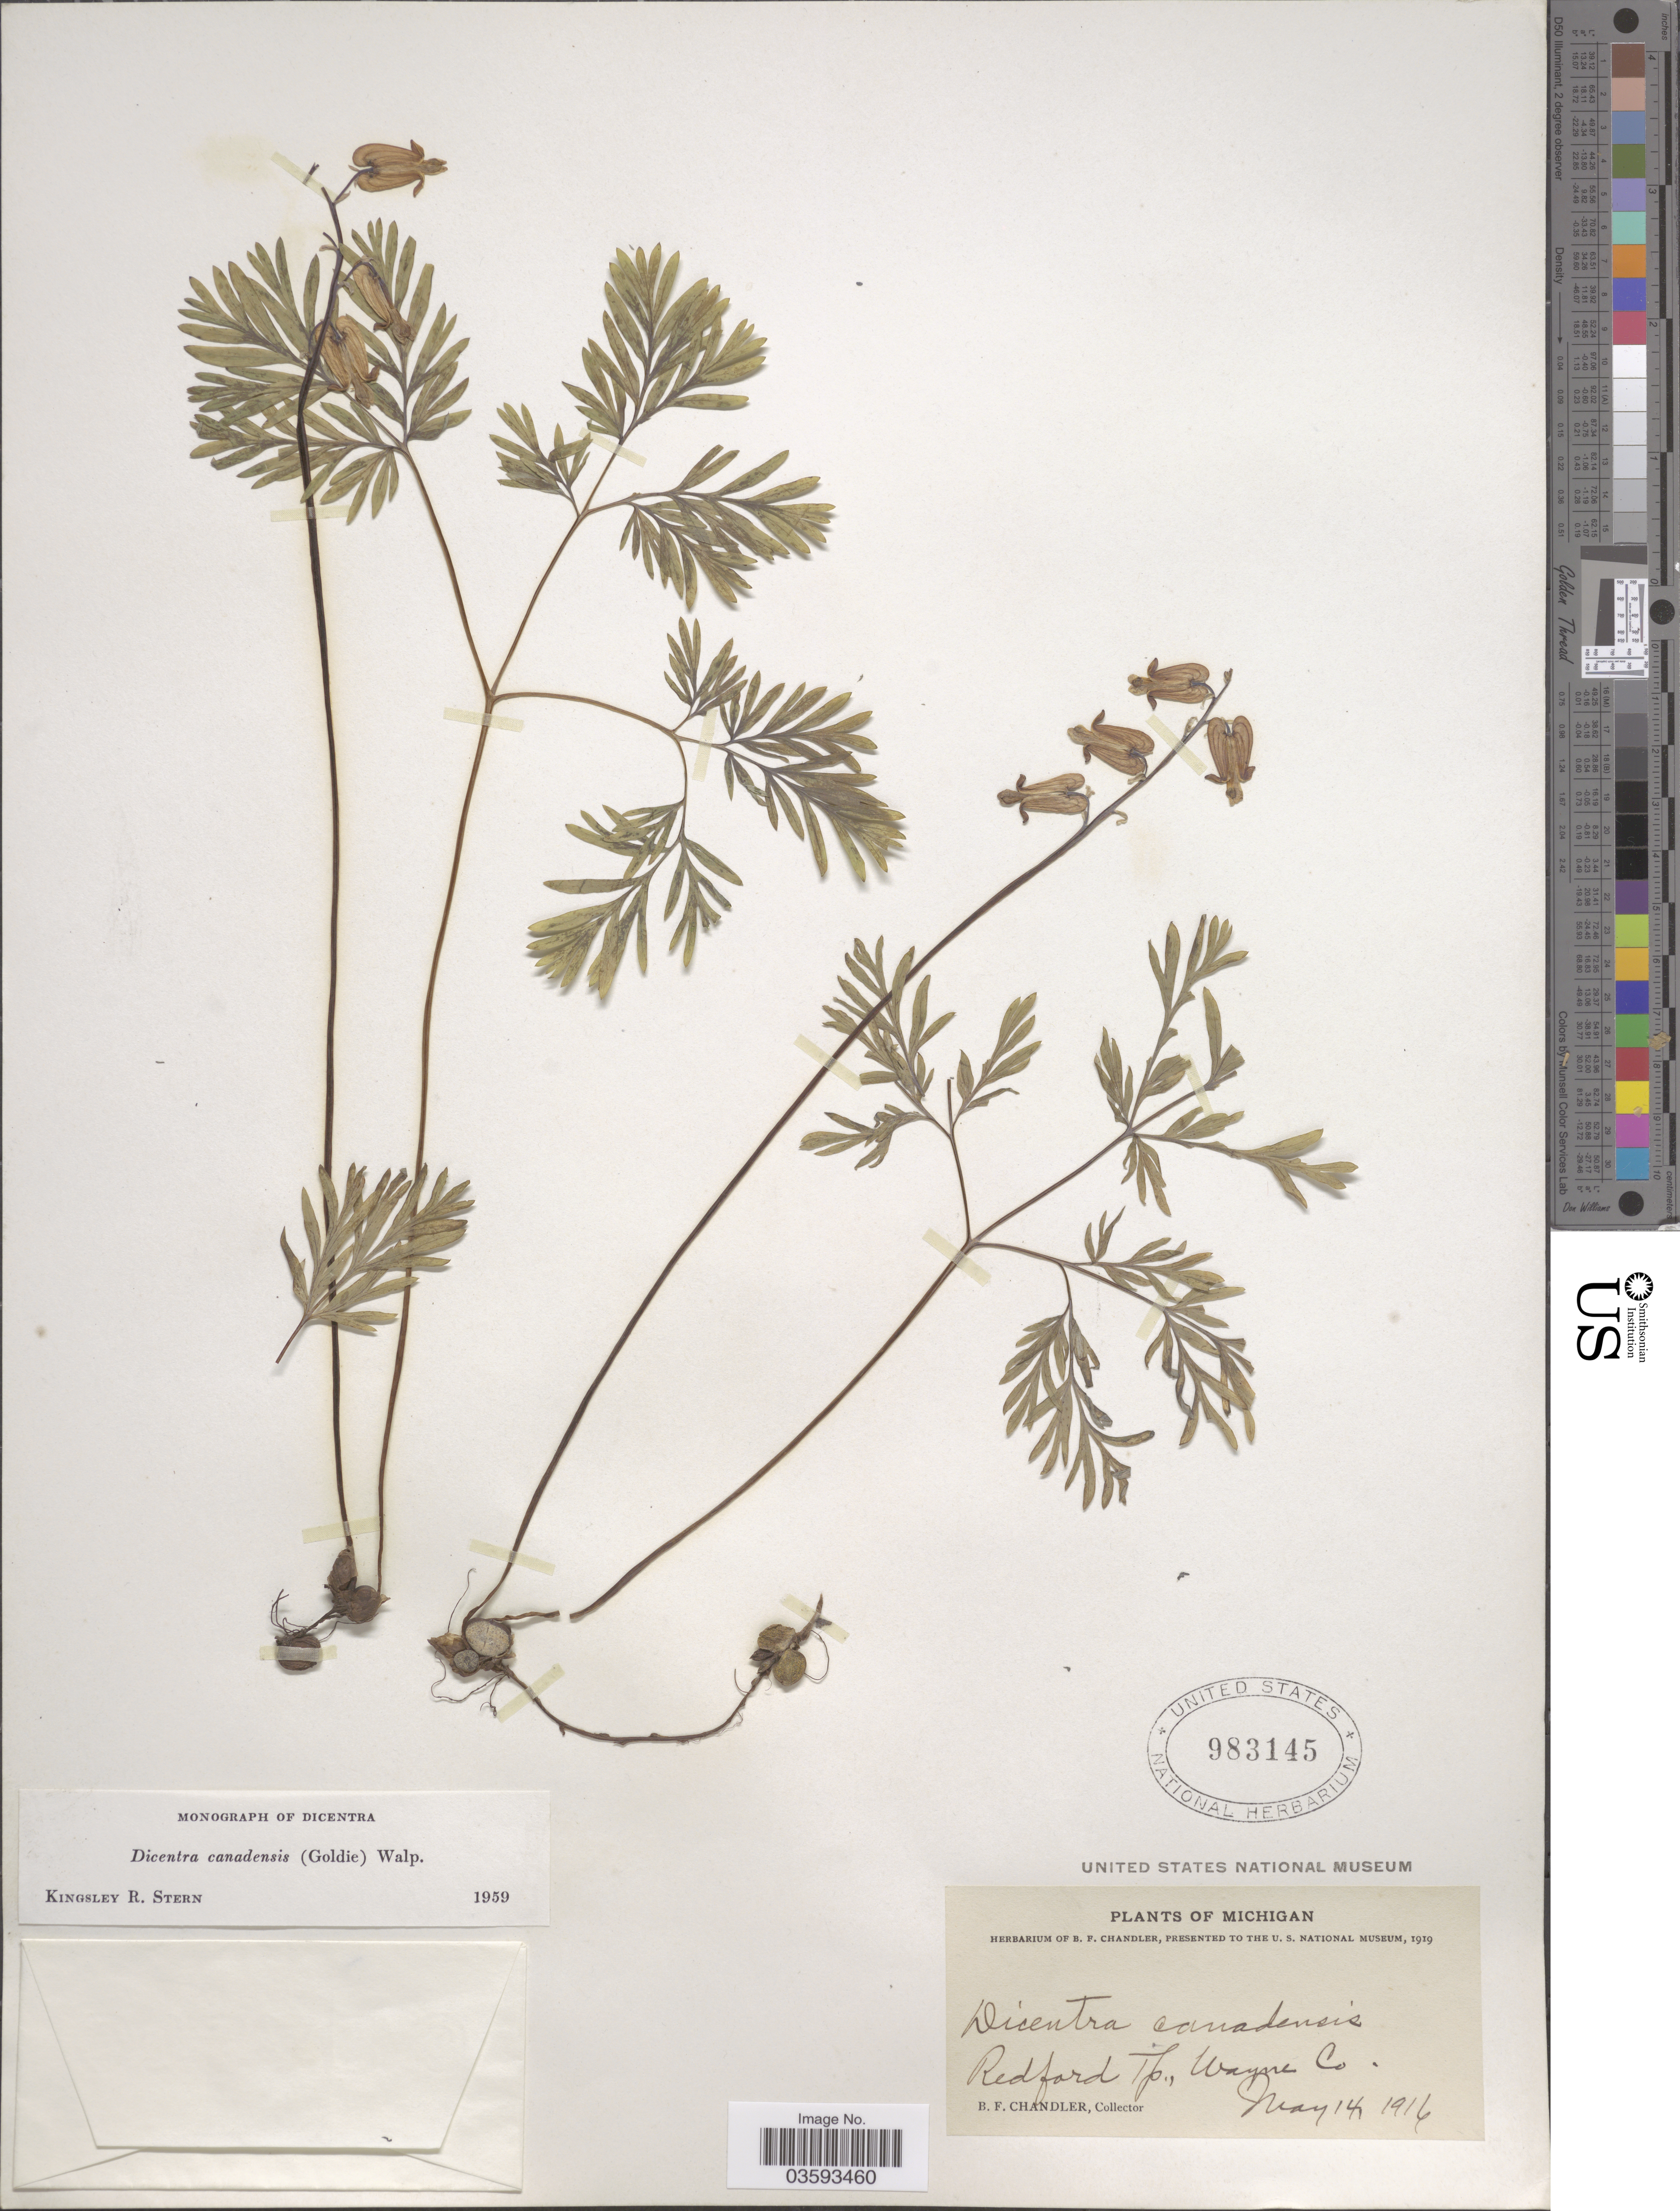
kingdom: Plantae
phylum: Tracheophyta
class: Magnoliopsida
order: Ranunculales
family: Papaveraceae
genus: Dicentra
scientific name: Dicentra canadensis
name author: (Goldie) Walp.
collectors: B. F. Chandler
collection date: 1916-05-14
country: United States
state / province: Michigan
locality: Redford Tp., Wayne Co.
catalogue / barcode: US 983145